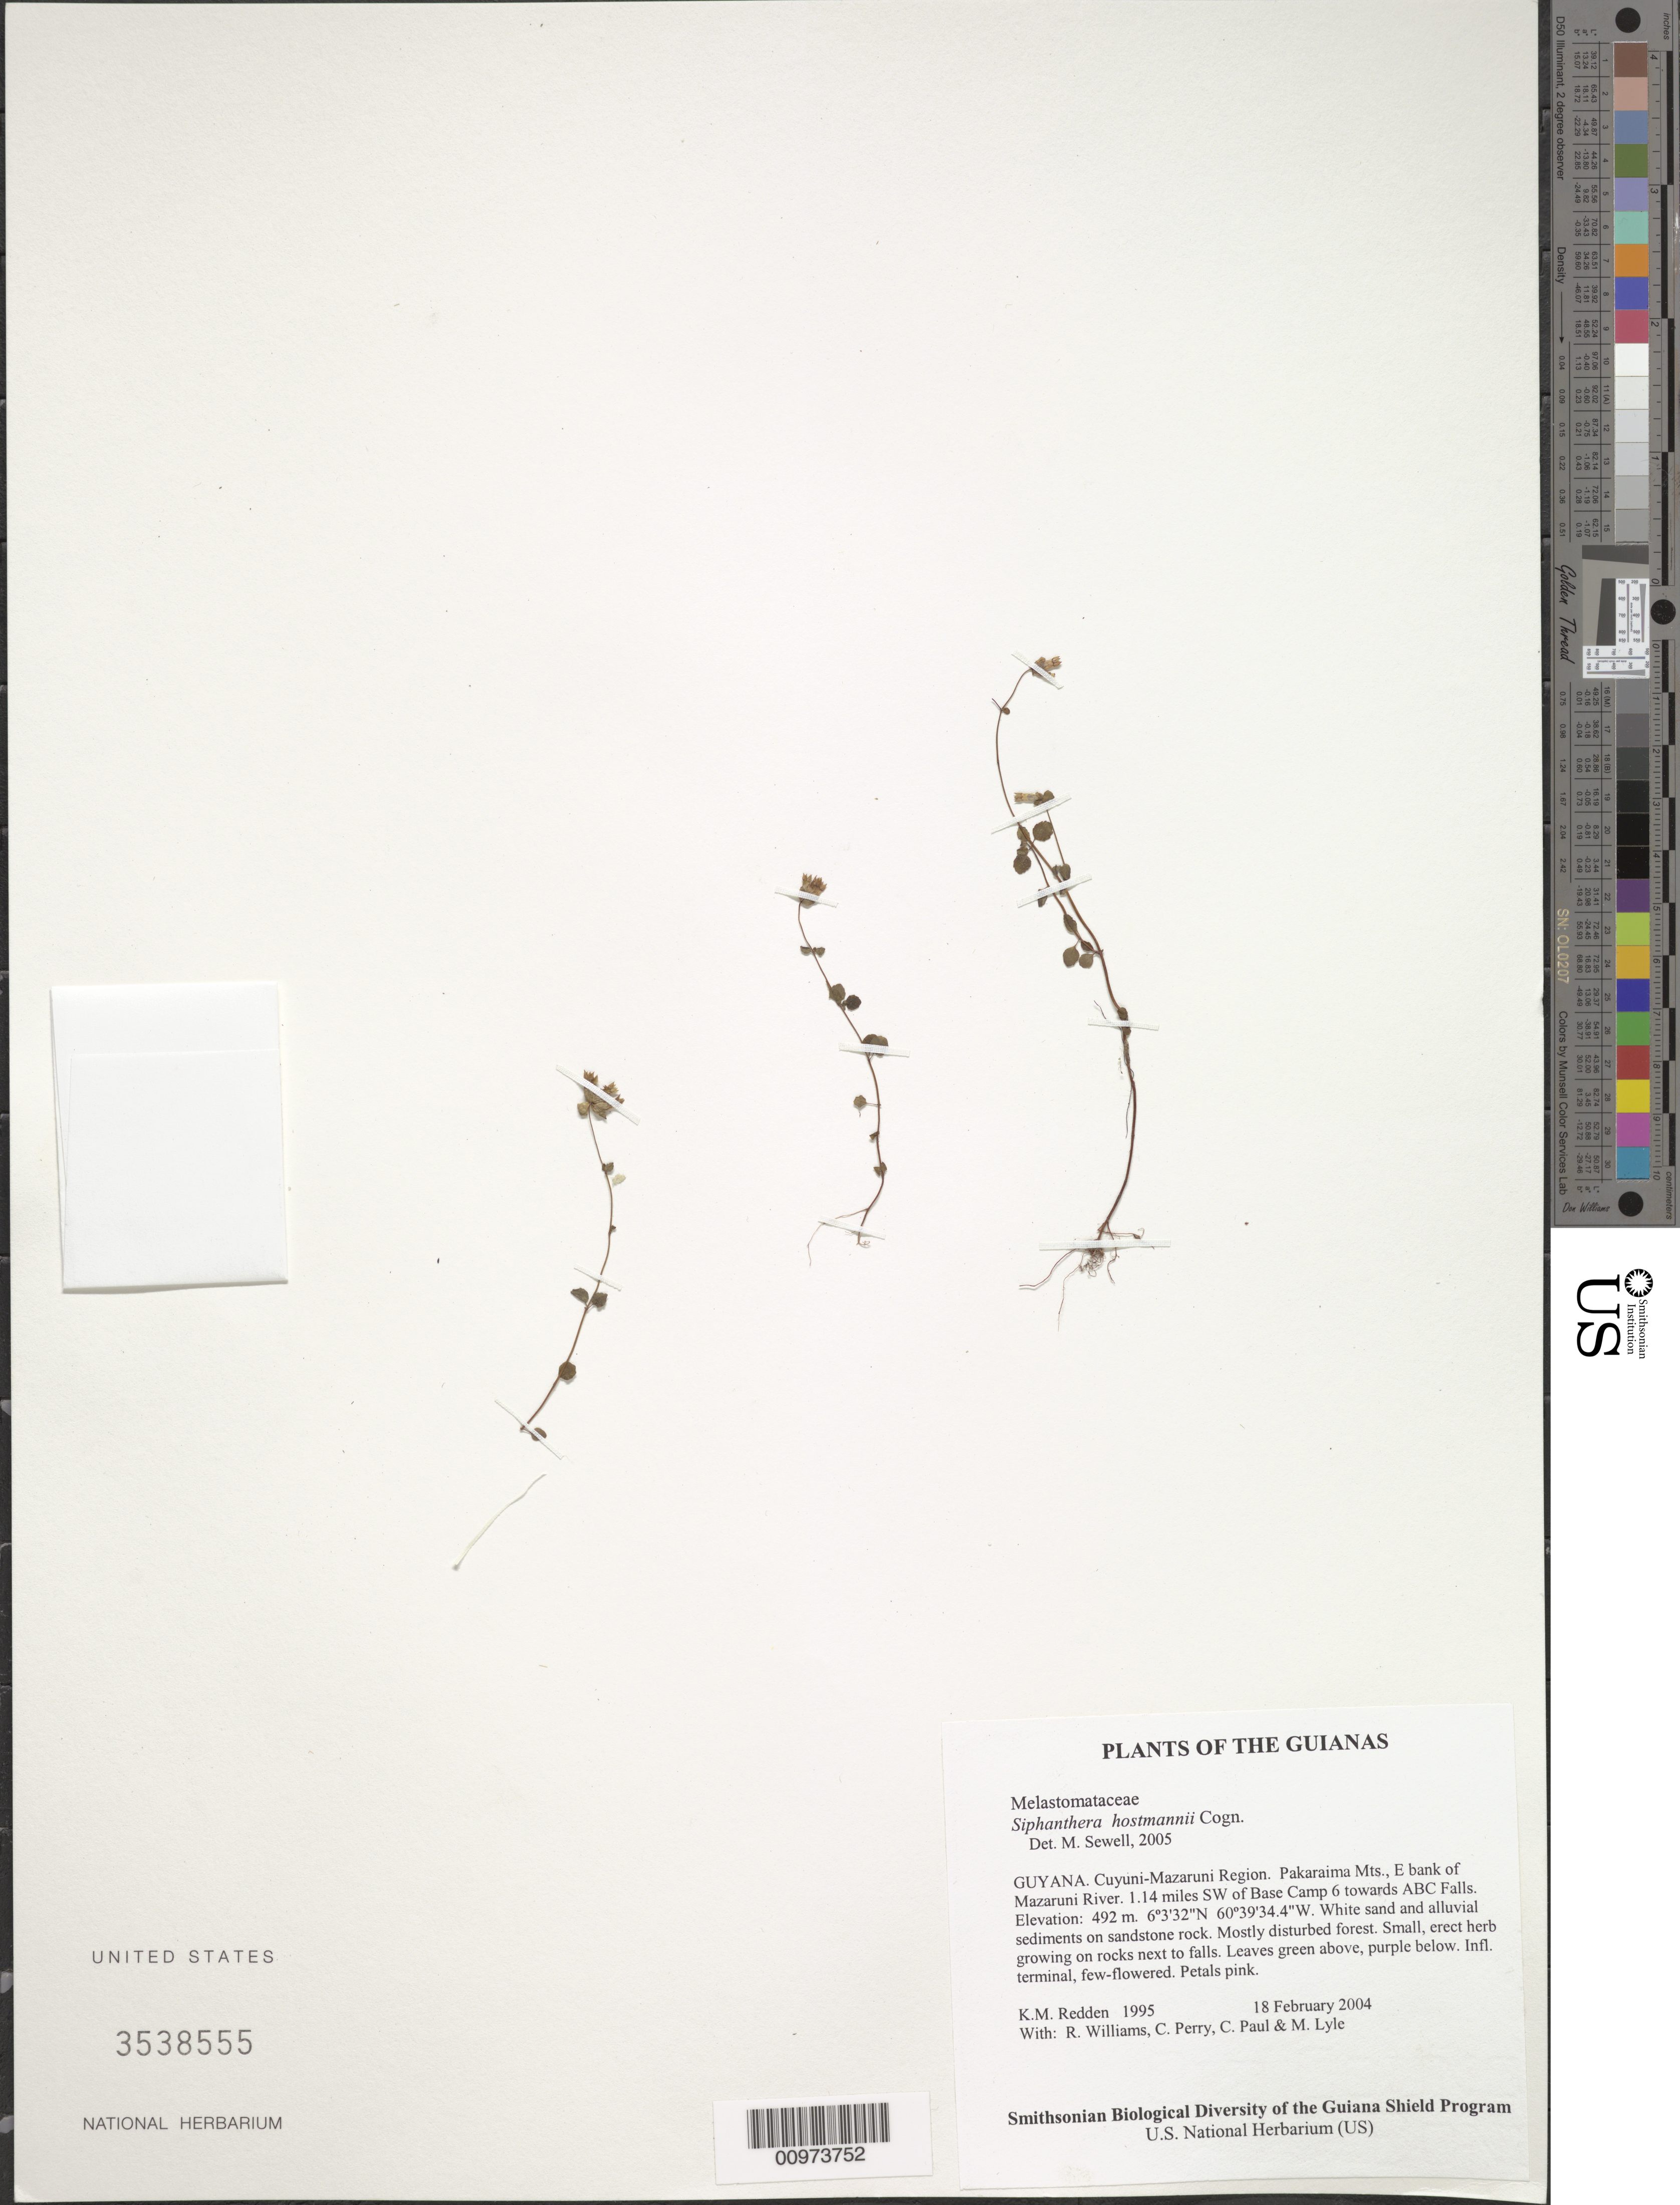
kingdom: Plantae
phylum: Tracheophyta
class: Magnoliopsida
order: Myrtales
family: Melastomataceae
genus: Siphanthera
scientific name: Siphanthera hostmannii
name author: Cogn.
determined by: Sewell, M.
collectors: K. M. Redden, R. Williams, C. Perry, C. Paul & M. Lyle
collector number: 1995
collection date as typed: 18 February 2004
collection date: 2004-02-18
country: Guyana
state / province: Cuyuni-Mazaruni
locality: Pakaraima Mts., E bank of Mazaruni River. 1.14 miles SW of Base Camp 6 towards ABC Falls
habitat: White sand and alluvial sediments on sandstone rock. Mostly disturbed forest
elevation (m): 492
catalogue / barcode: US 3538555